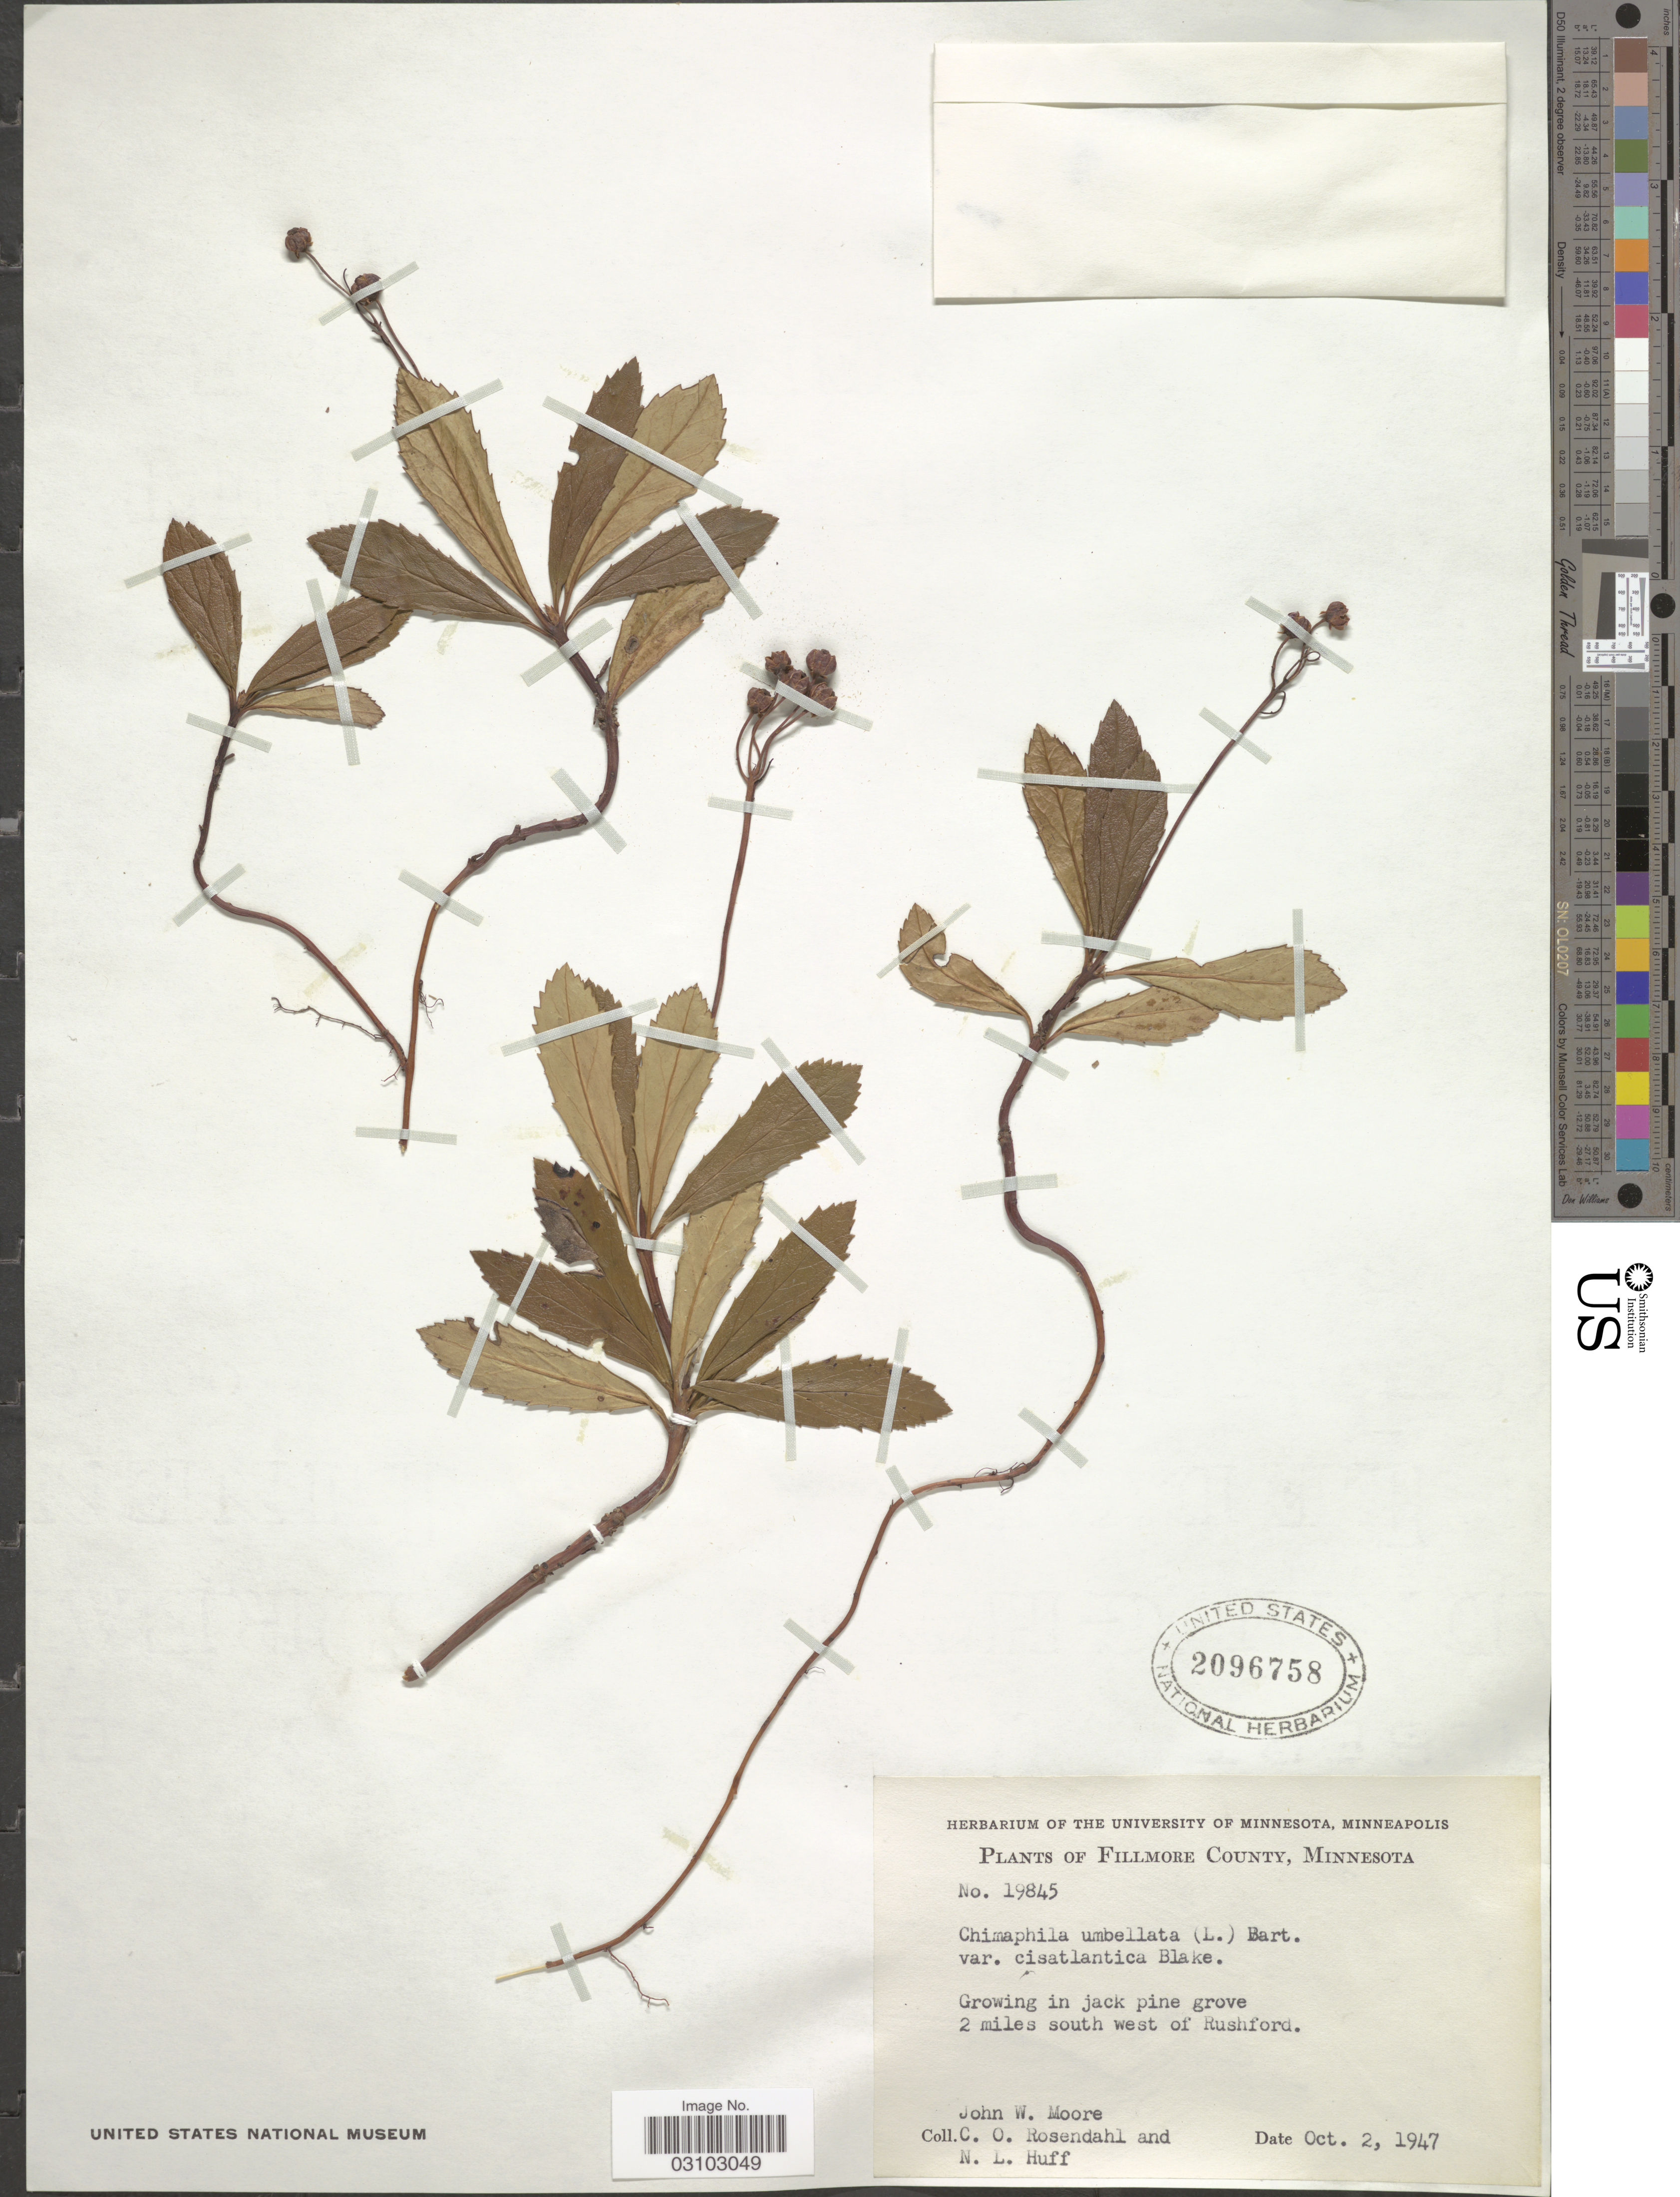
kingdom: Plantae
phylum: Tracheophyta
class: Magnoliopsida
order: Ericales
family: Ericaceae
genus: Chimaphila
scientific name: Chimaphila umbellata subsp. cisatlantica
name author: (S.F. Blake) Hultén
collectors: J. Moore, C. O. Rosendahl & N. Huff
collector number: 19845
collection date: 1947-10-02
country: United States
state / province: Minnesota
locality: Fillmore County. Growing in jack pine grove, 2 miles south west of Rushford.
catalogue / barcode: US 2096758